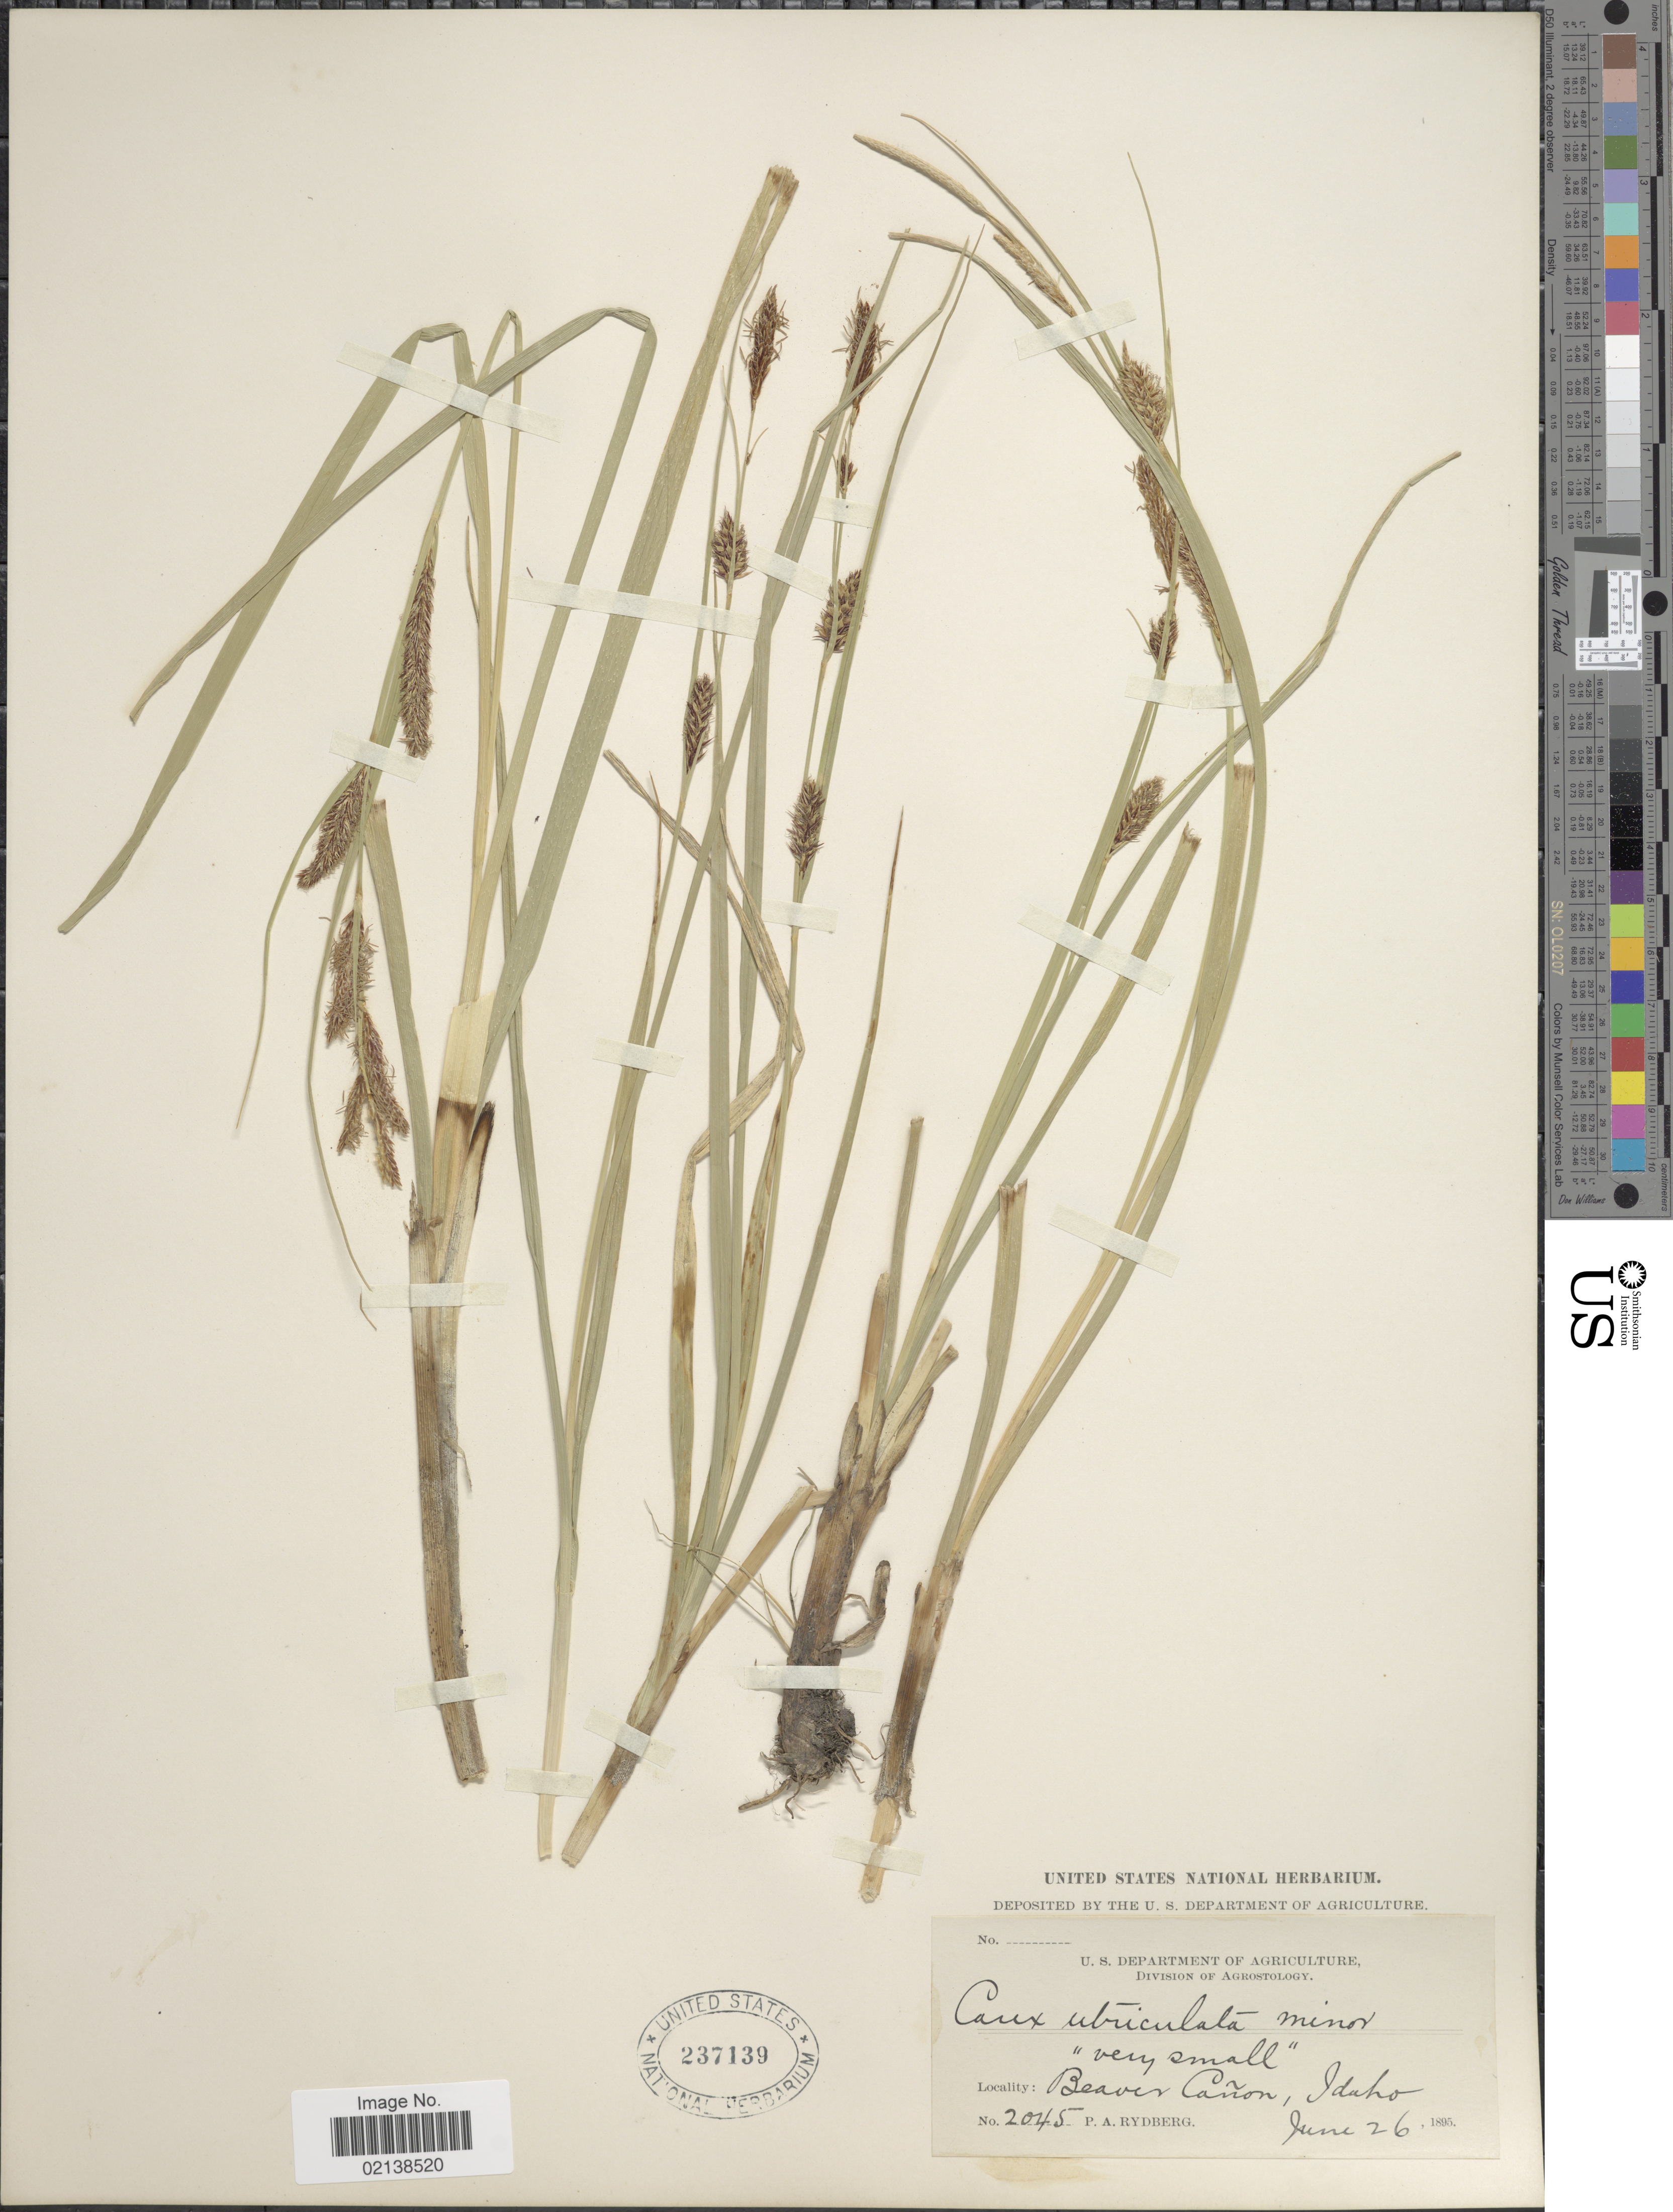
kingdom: Plantae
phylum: Tracheophyta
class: Liliopsida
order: Poales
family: Cyperaceae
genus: Carex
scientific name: Carex utriculata var. minor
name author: Boott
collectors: P. A. Rydberg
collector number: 2045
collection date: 1895-06-26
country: United States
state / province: Idaho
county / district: Nez Perce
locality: Beaver Canon, Idaho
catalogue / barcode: US 237139